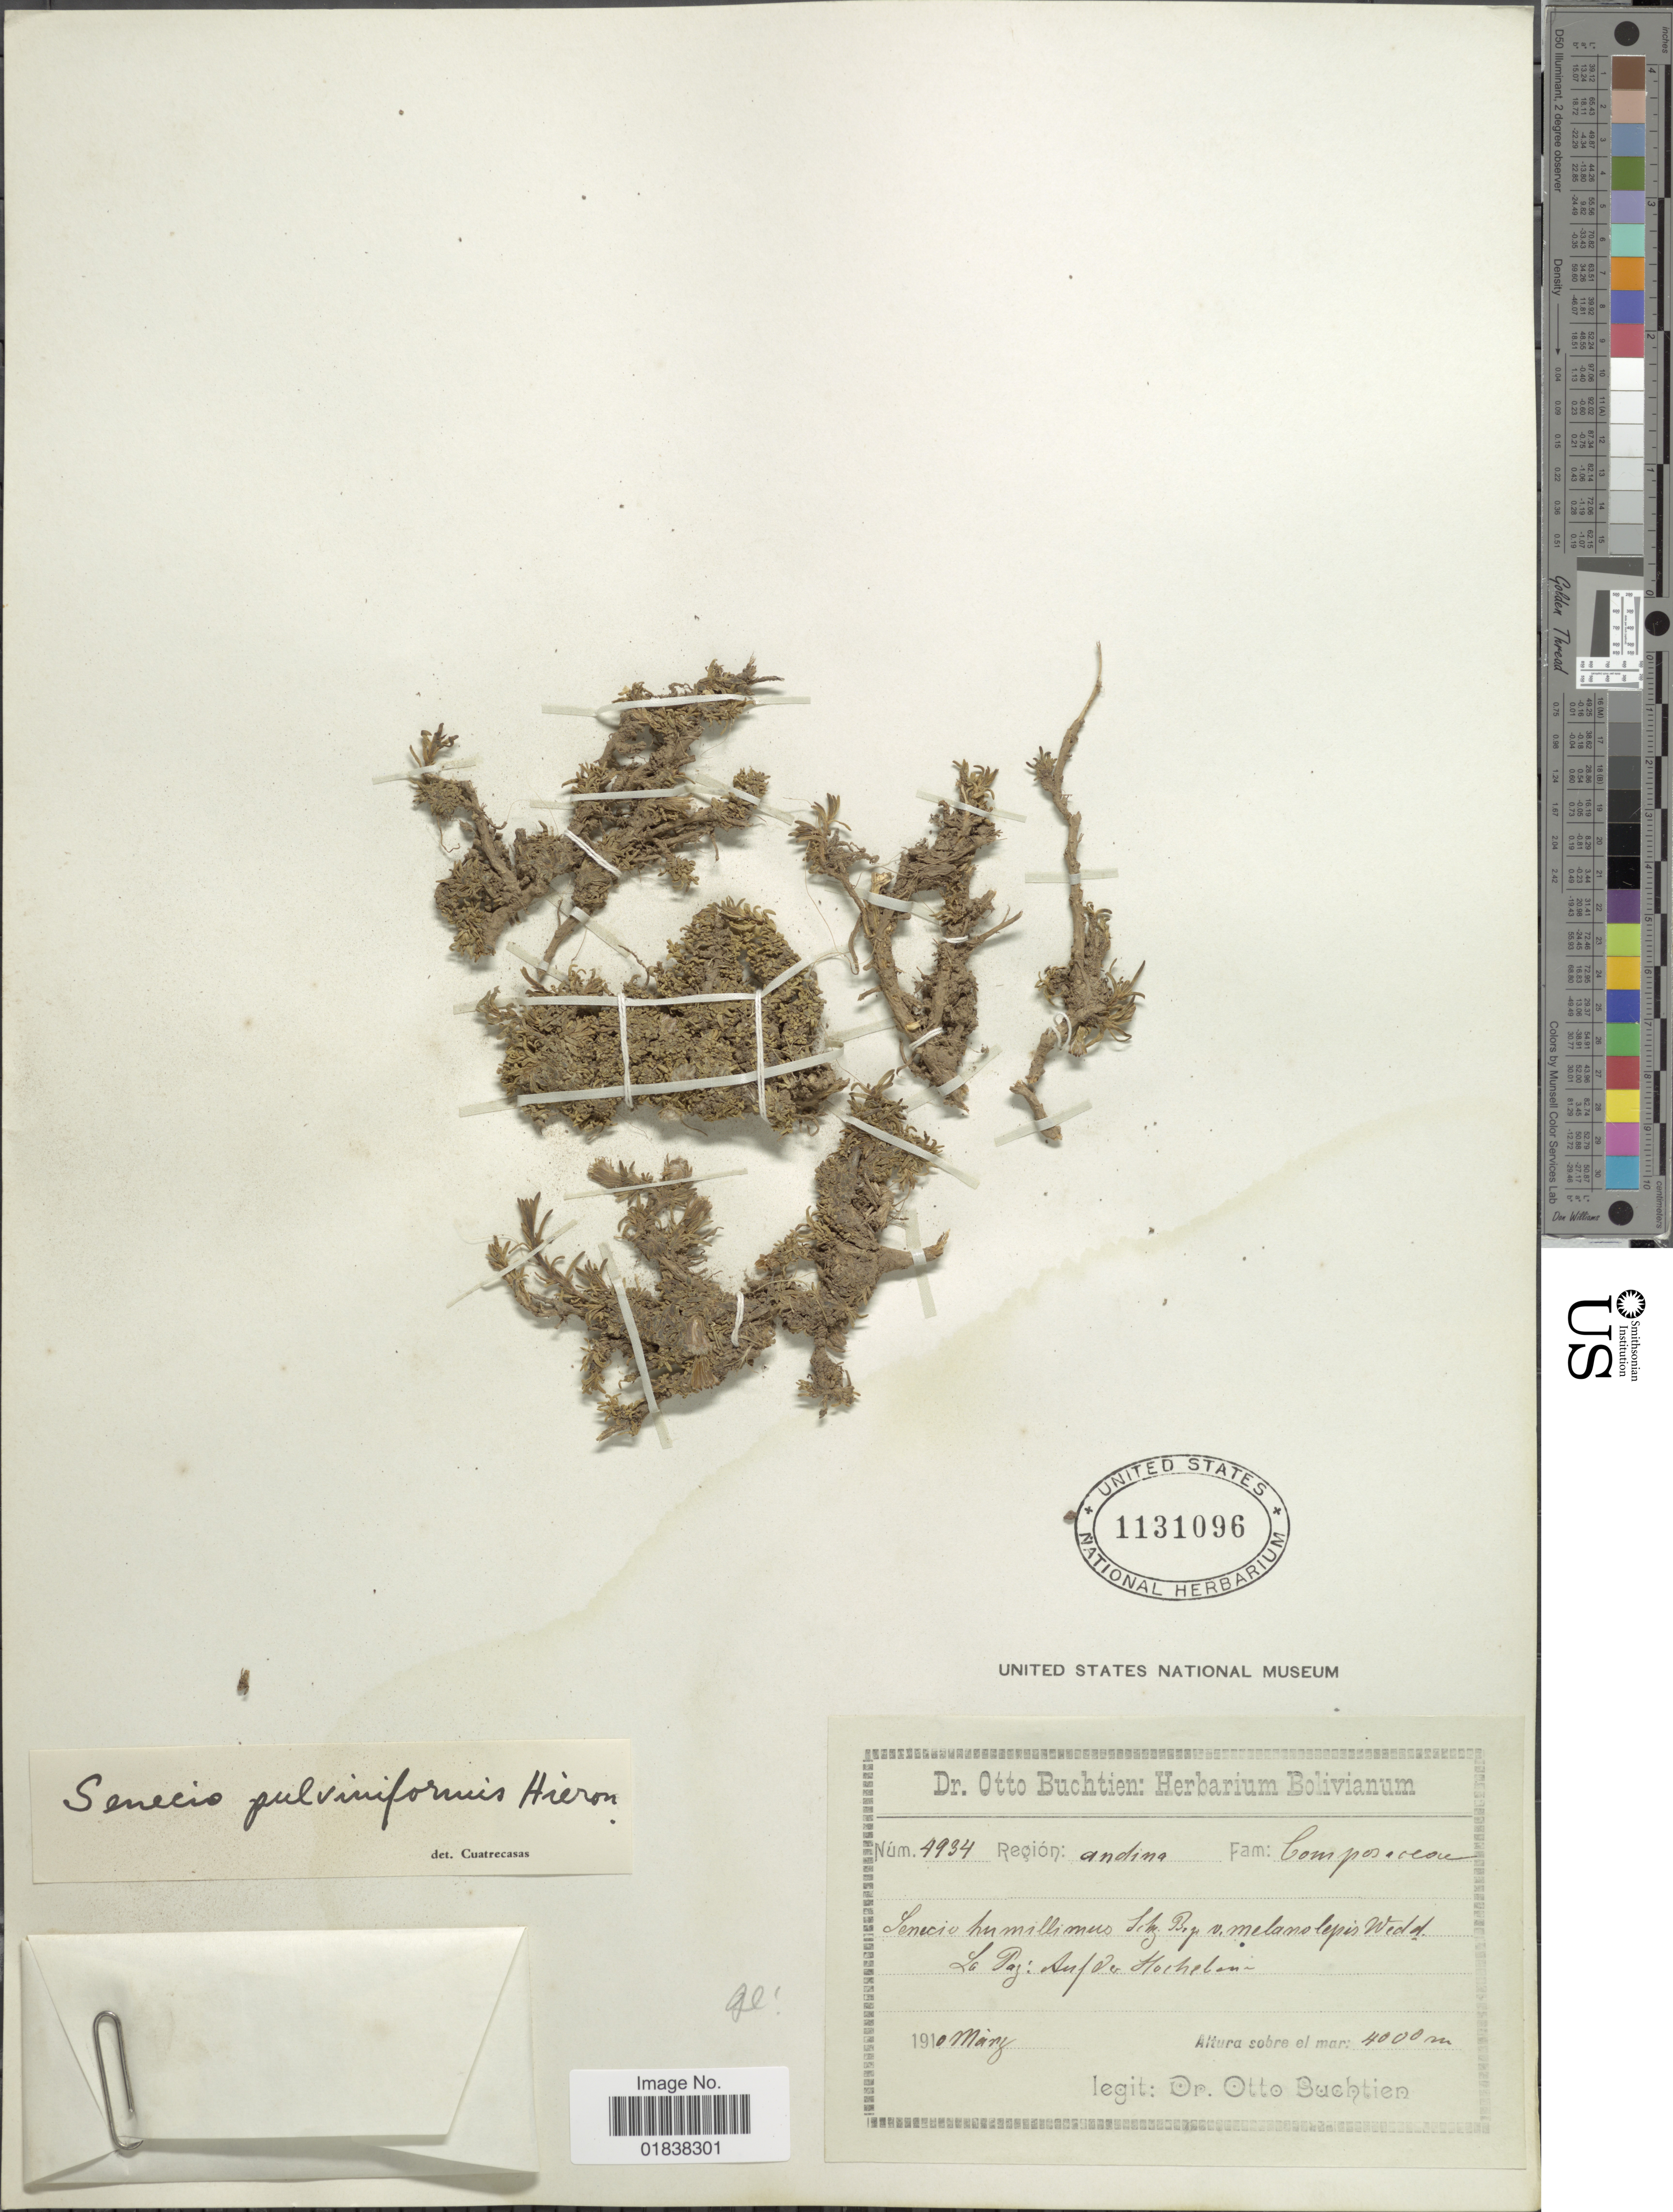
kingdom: Plantae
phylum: Tracheophyta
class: Magnoliopsida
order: Asterales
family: Asteraceae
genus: Senecio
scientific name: Senecio humillimus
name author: Sch. Bip.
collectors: O. Buchtien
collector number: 4934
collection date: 1910-03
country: Bolivia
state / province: La Paz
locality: Auf der Hochland (on the highlands)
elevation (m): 4000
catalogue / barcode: US 1131096